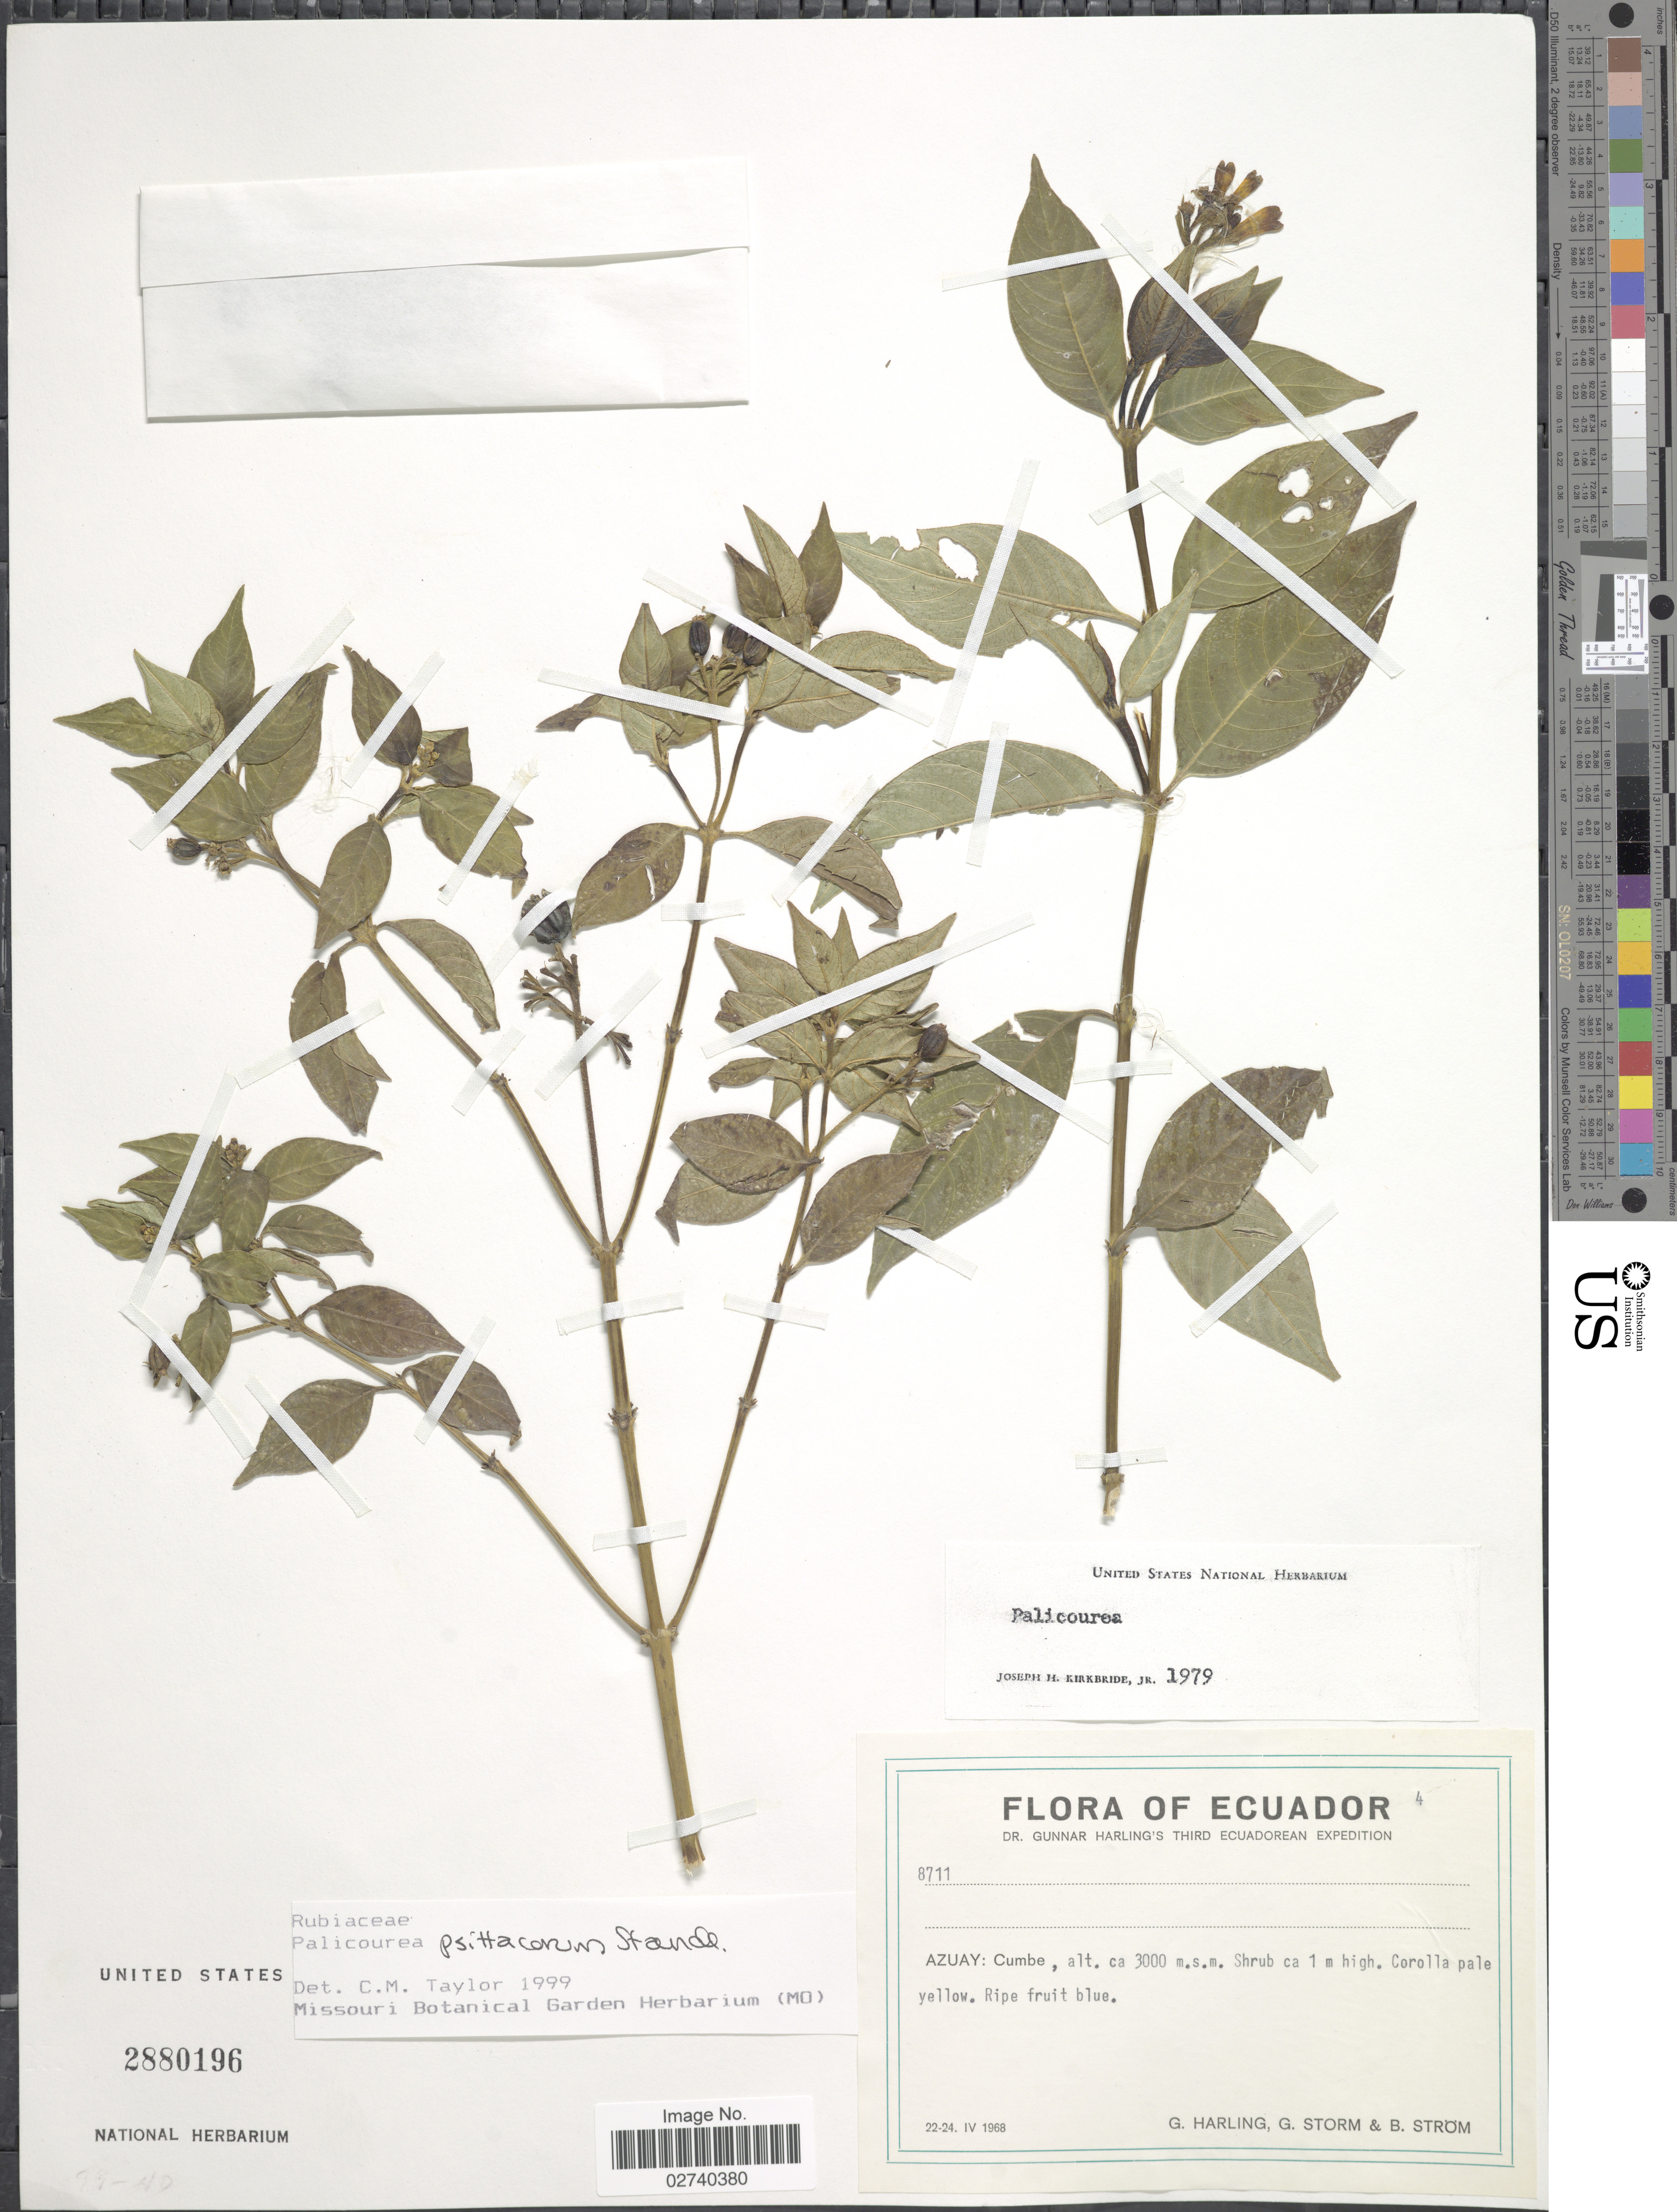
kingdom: Plantae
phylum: Tracheophyta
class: Magnoliopsida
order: Gentianales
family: Rubiaceae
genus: Palicourea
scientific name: Palicourea psittacorum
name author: Standl.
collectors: G. Harling, G. Storm & B. Ström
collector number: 8711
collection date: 1968-04-22/1968-04-24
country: Ecuador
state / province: Azuay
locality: Cumbe.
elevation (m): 3000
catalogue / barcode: US 2880196